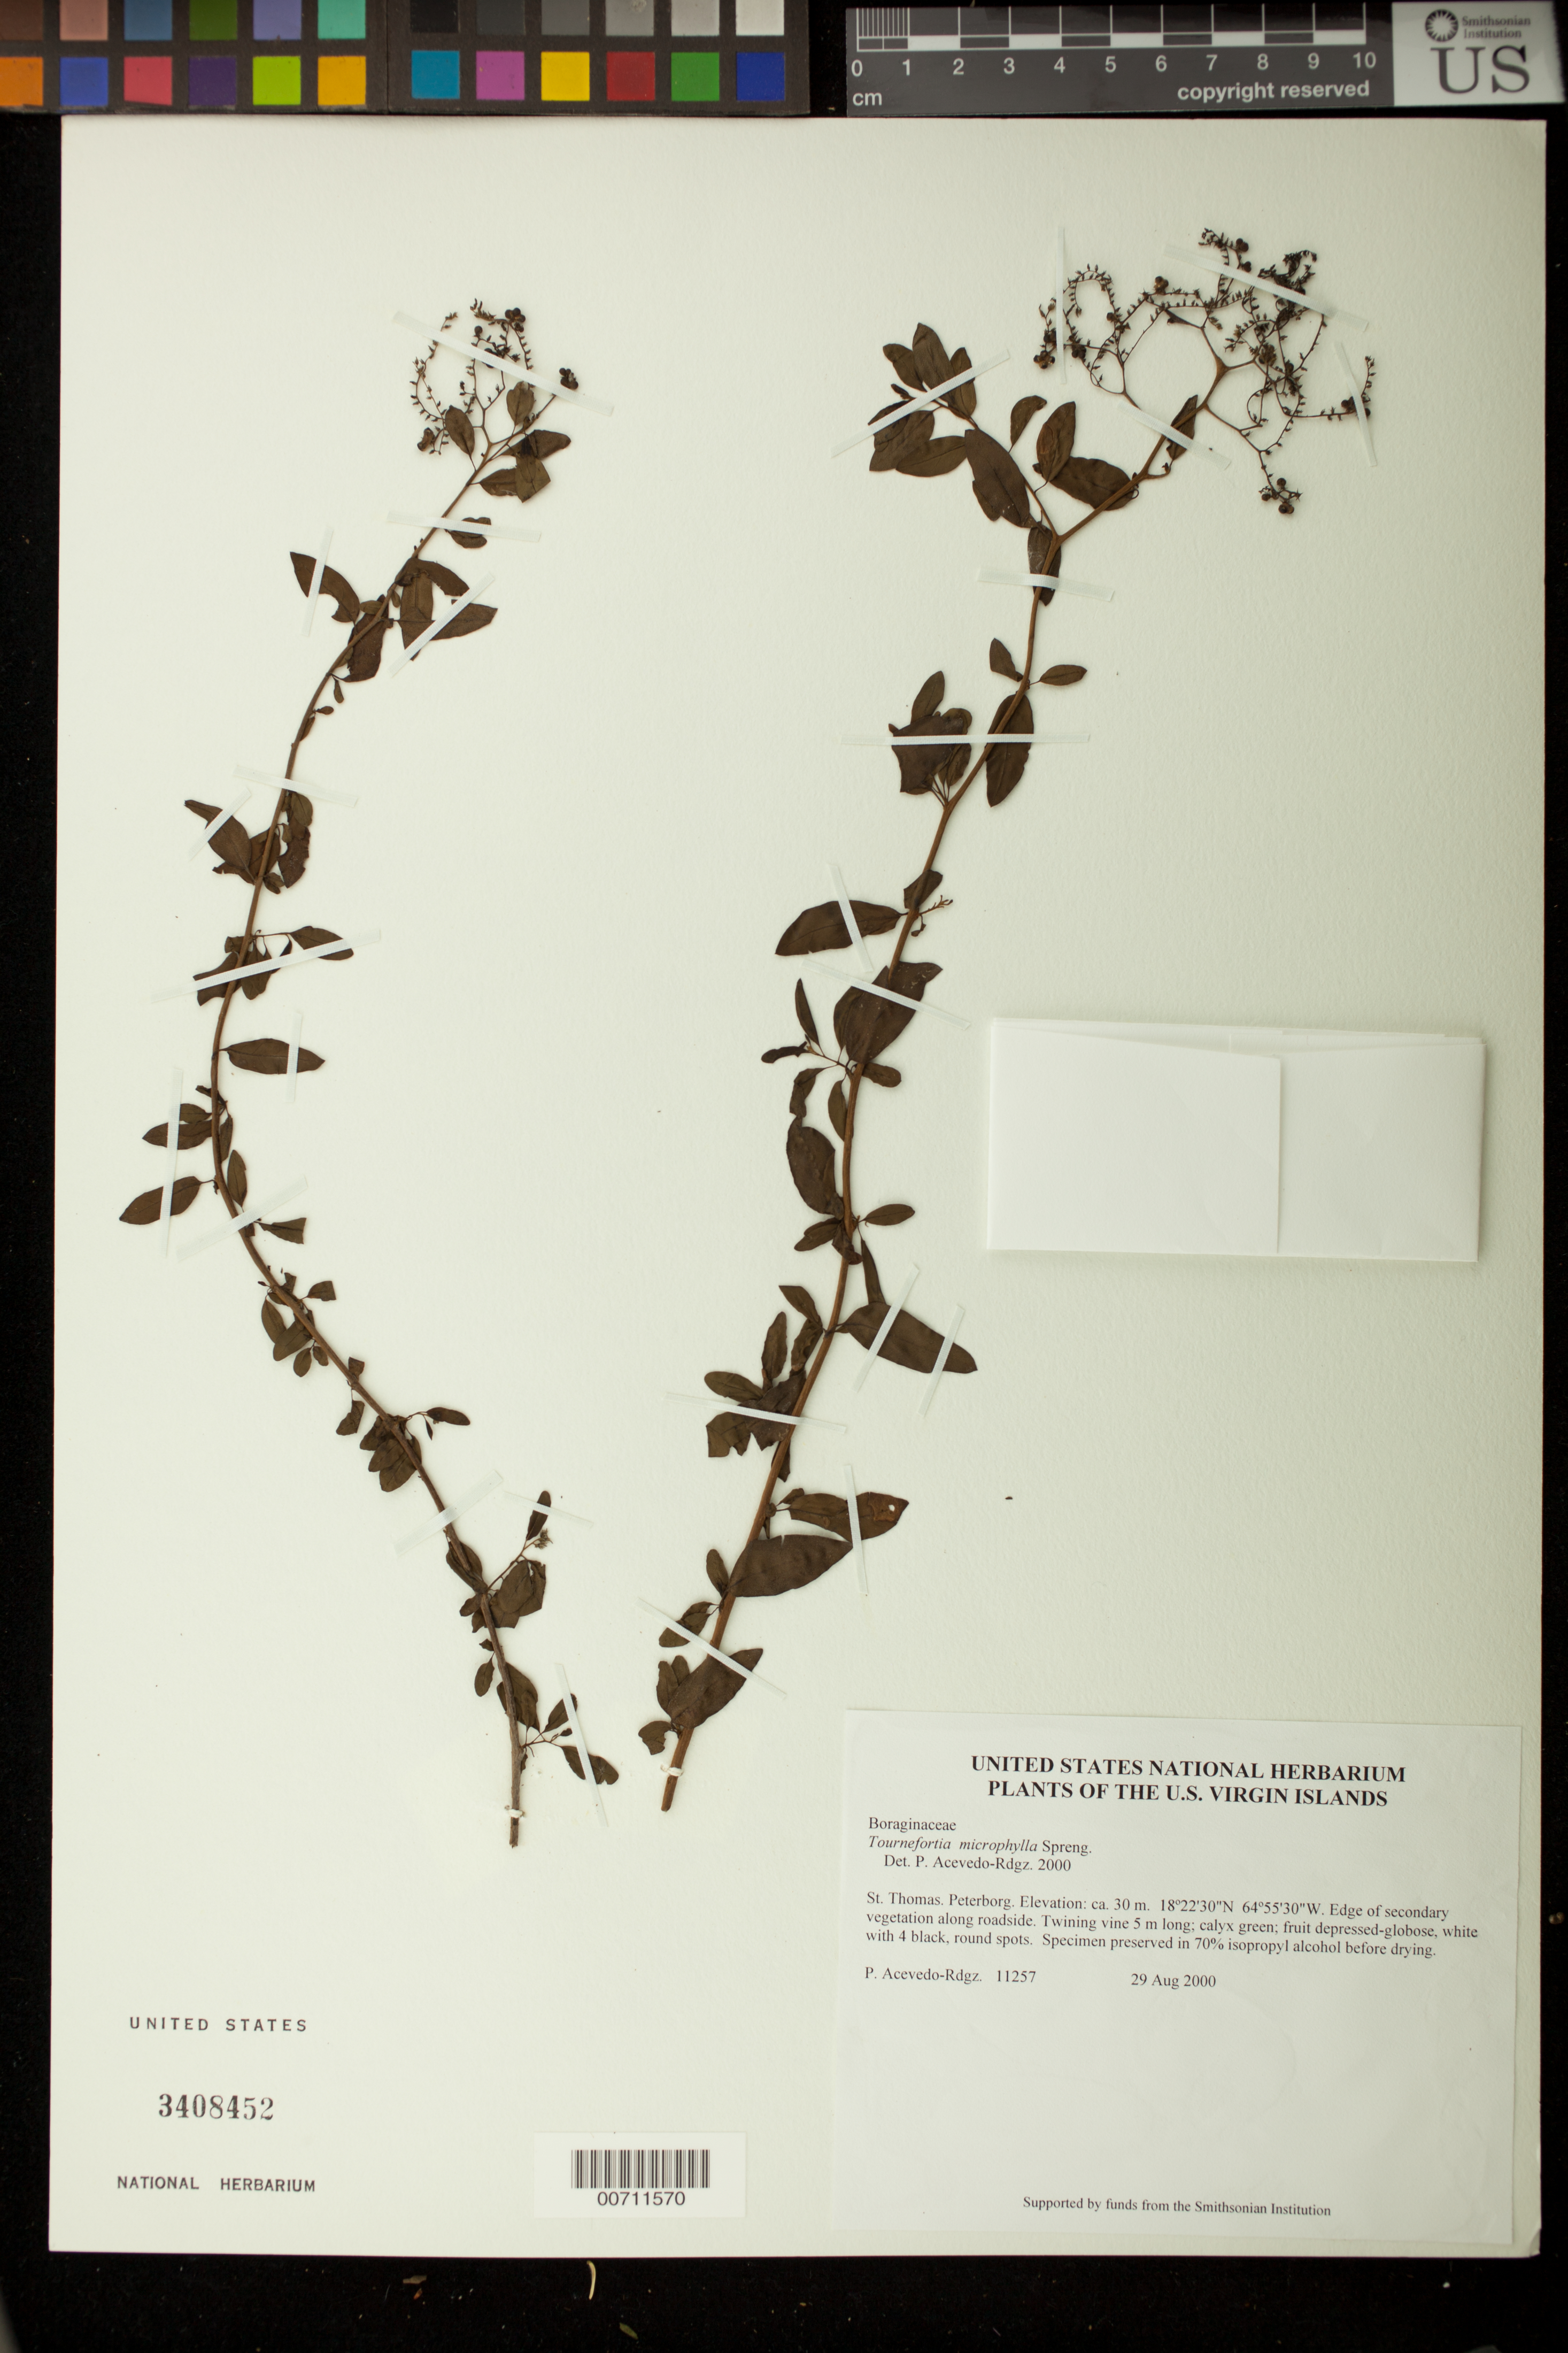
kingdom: Plantae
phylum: Tracheophyta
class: Magnoliopsida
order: Boraginales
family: Heliotropiaceae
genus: Myriopus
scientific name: Myriopus microphyllus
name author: (Bertero ex Spreng.) Feuillet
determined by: Feuillet, C.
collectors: P. Acevedo-Rodr.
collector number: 11257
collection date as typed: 29 Aug 2000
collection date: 2000-08-29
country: U.S. Virgin Islands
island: St. Thomas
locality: Peterborg.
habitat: Edge of secondary vegetation along roadside.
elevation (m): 30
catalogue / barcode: US 3408452